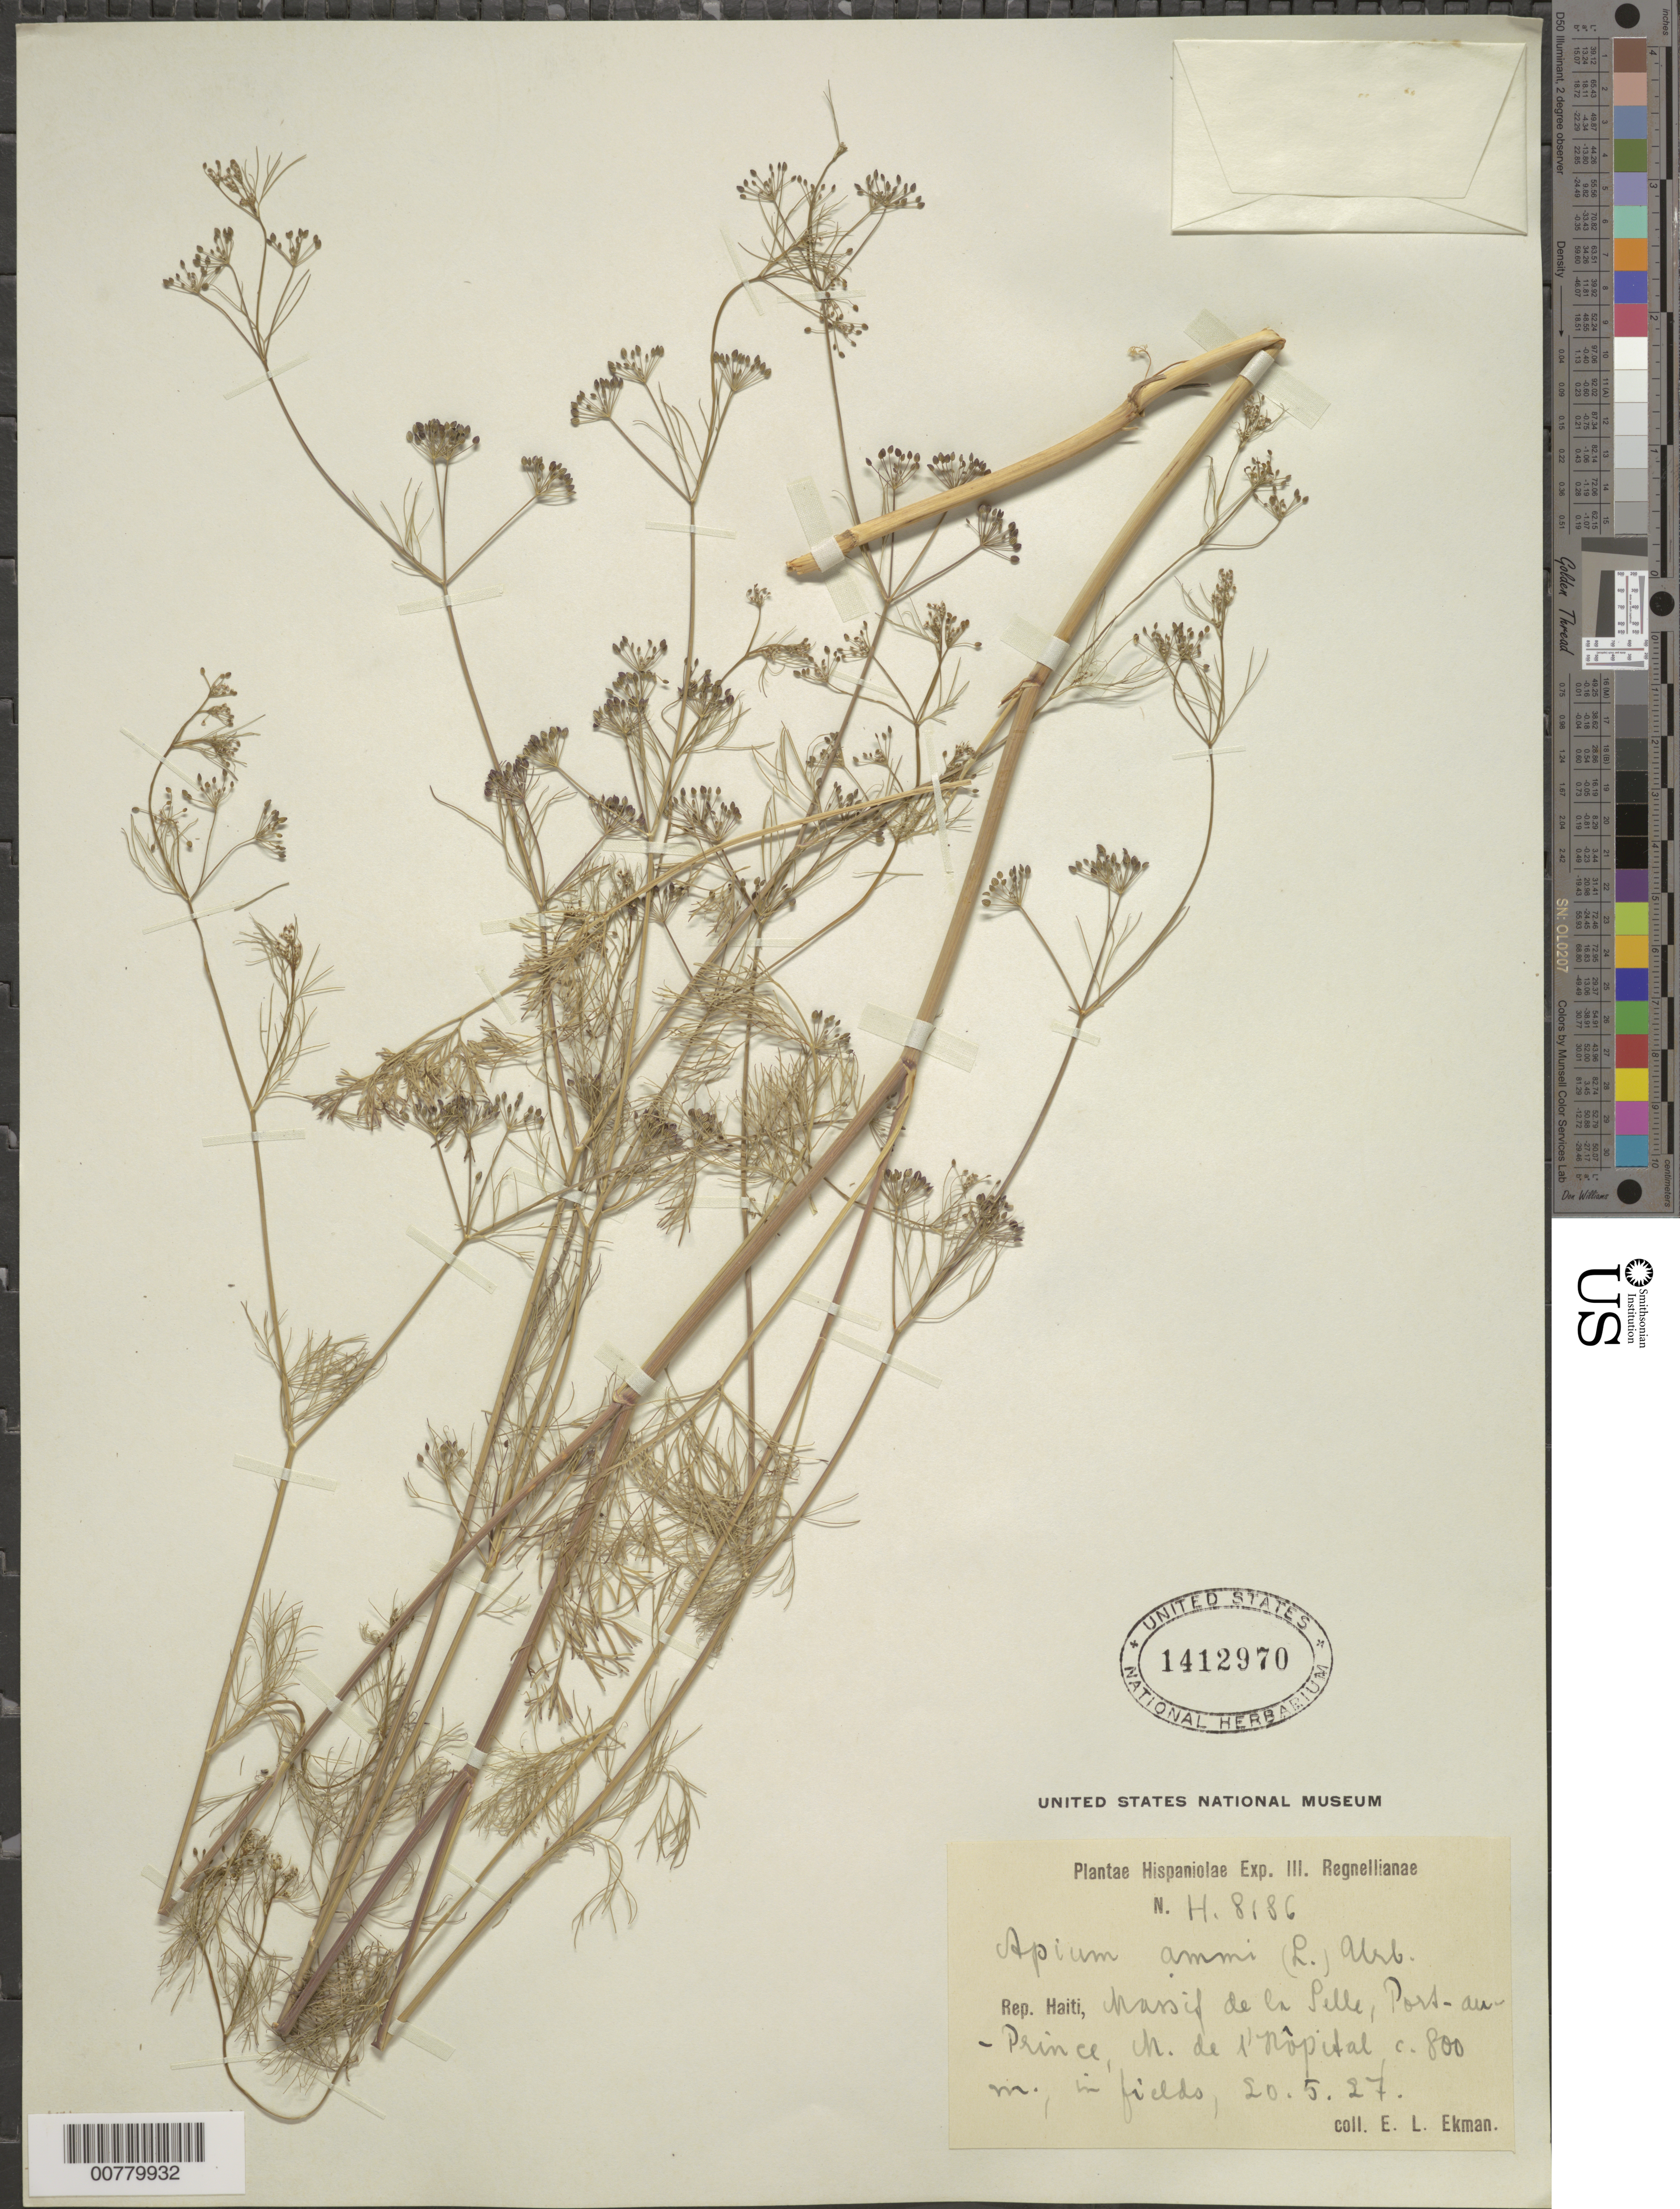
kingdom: Plantae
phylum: Tracheophyta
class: Magnoliopsida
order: Apiales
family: Apiaceae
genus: Cyclospermum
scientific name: Cyclospermum leptophyllum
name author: (Pers.) Sprague ex Britton & P. Wilson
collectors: E. L. Ekman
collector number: H 8186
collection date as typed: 20 May 1924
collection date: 1924-05-20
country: Haiti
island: Hispaniola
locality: Massif de la Selle, Port-au-Prince, M. de l'Hôpital.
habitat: In fields.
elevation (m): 800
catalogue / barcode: US 1412970